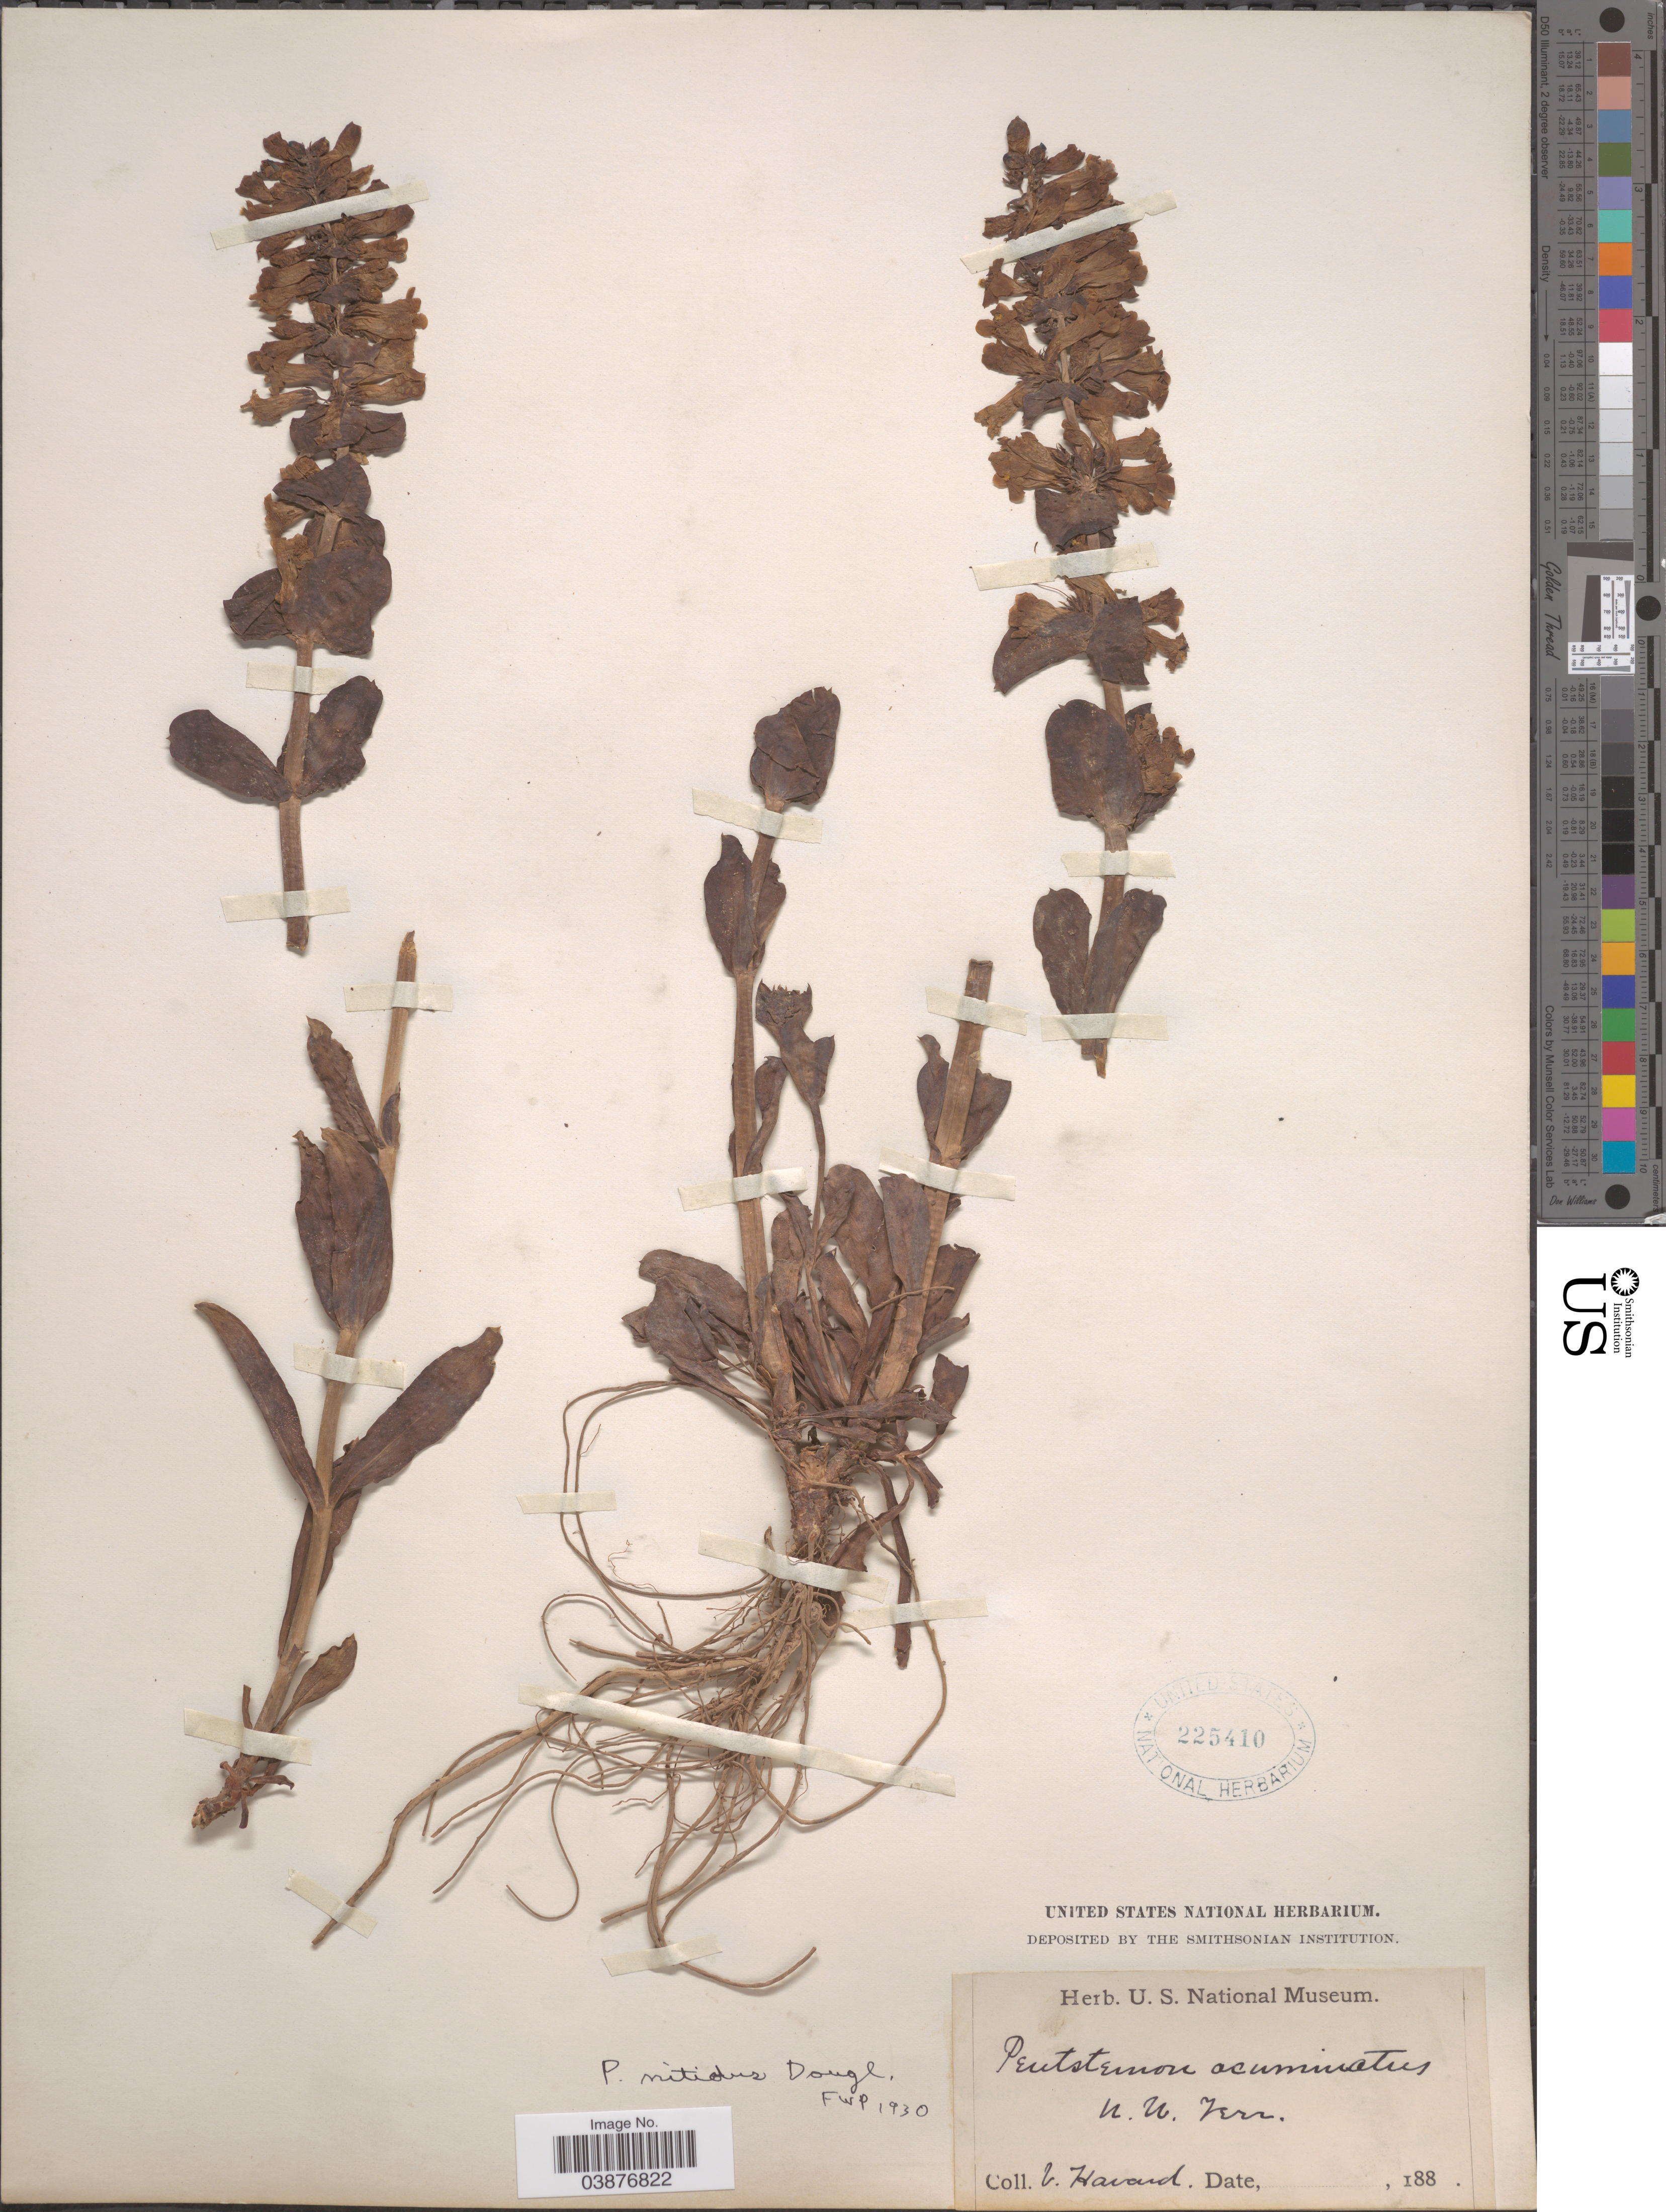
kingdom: Plantae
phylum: Tracheophyta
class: Magnoliopsida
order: Lamiales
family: Plantaginaceae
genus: Penstemon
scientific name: Penstemon nitidus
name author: Douglas ex Benth.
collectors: V. Havard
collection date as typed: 188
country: Canada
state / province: Northwest Territories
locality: N.W. Terr.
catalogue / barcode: US 225410